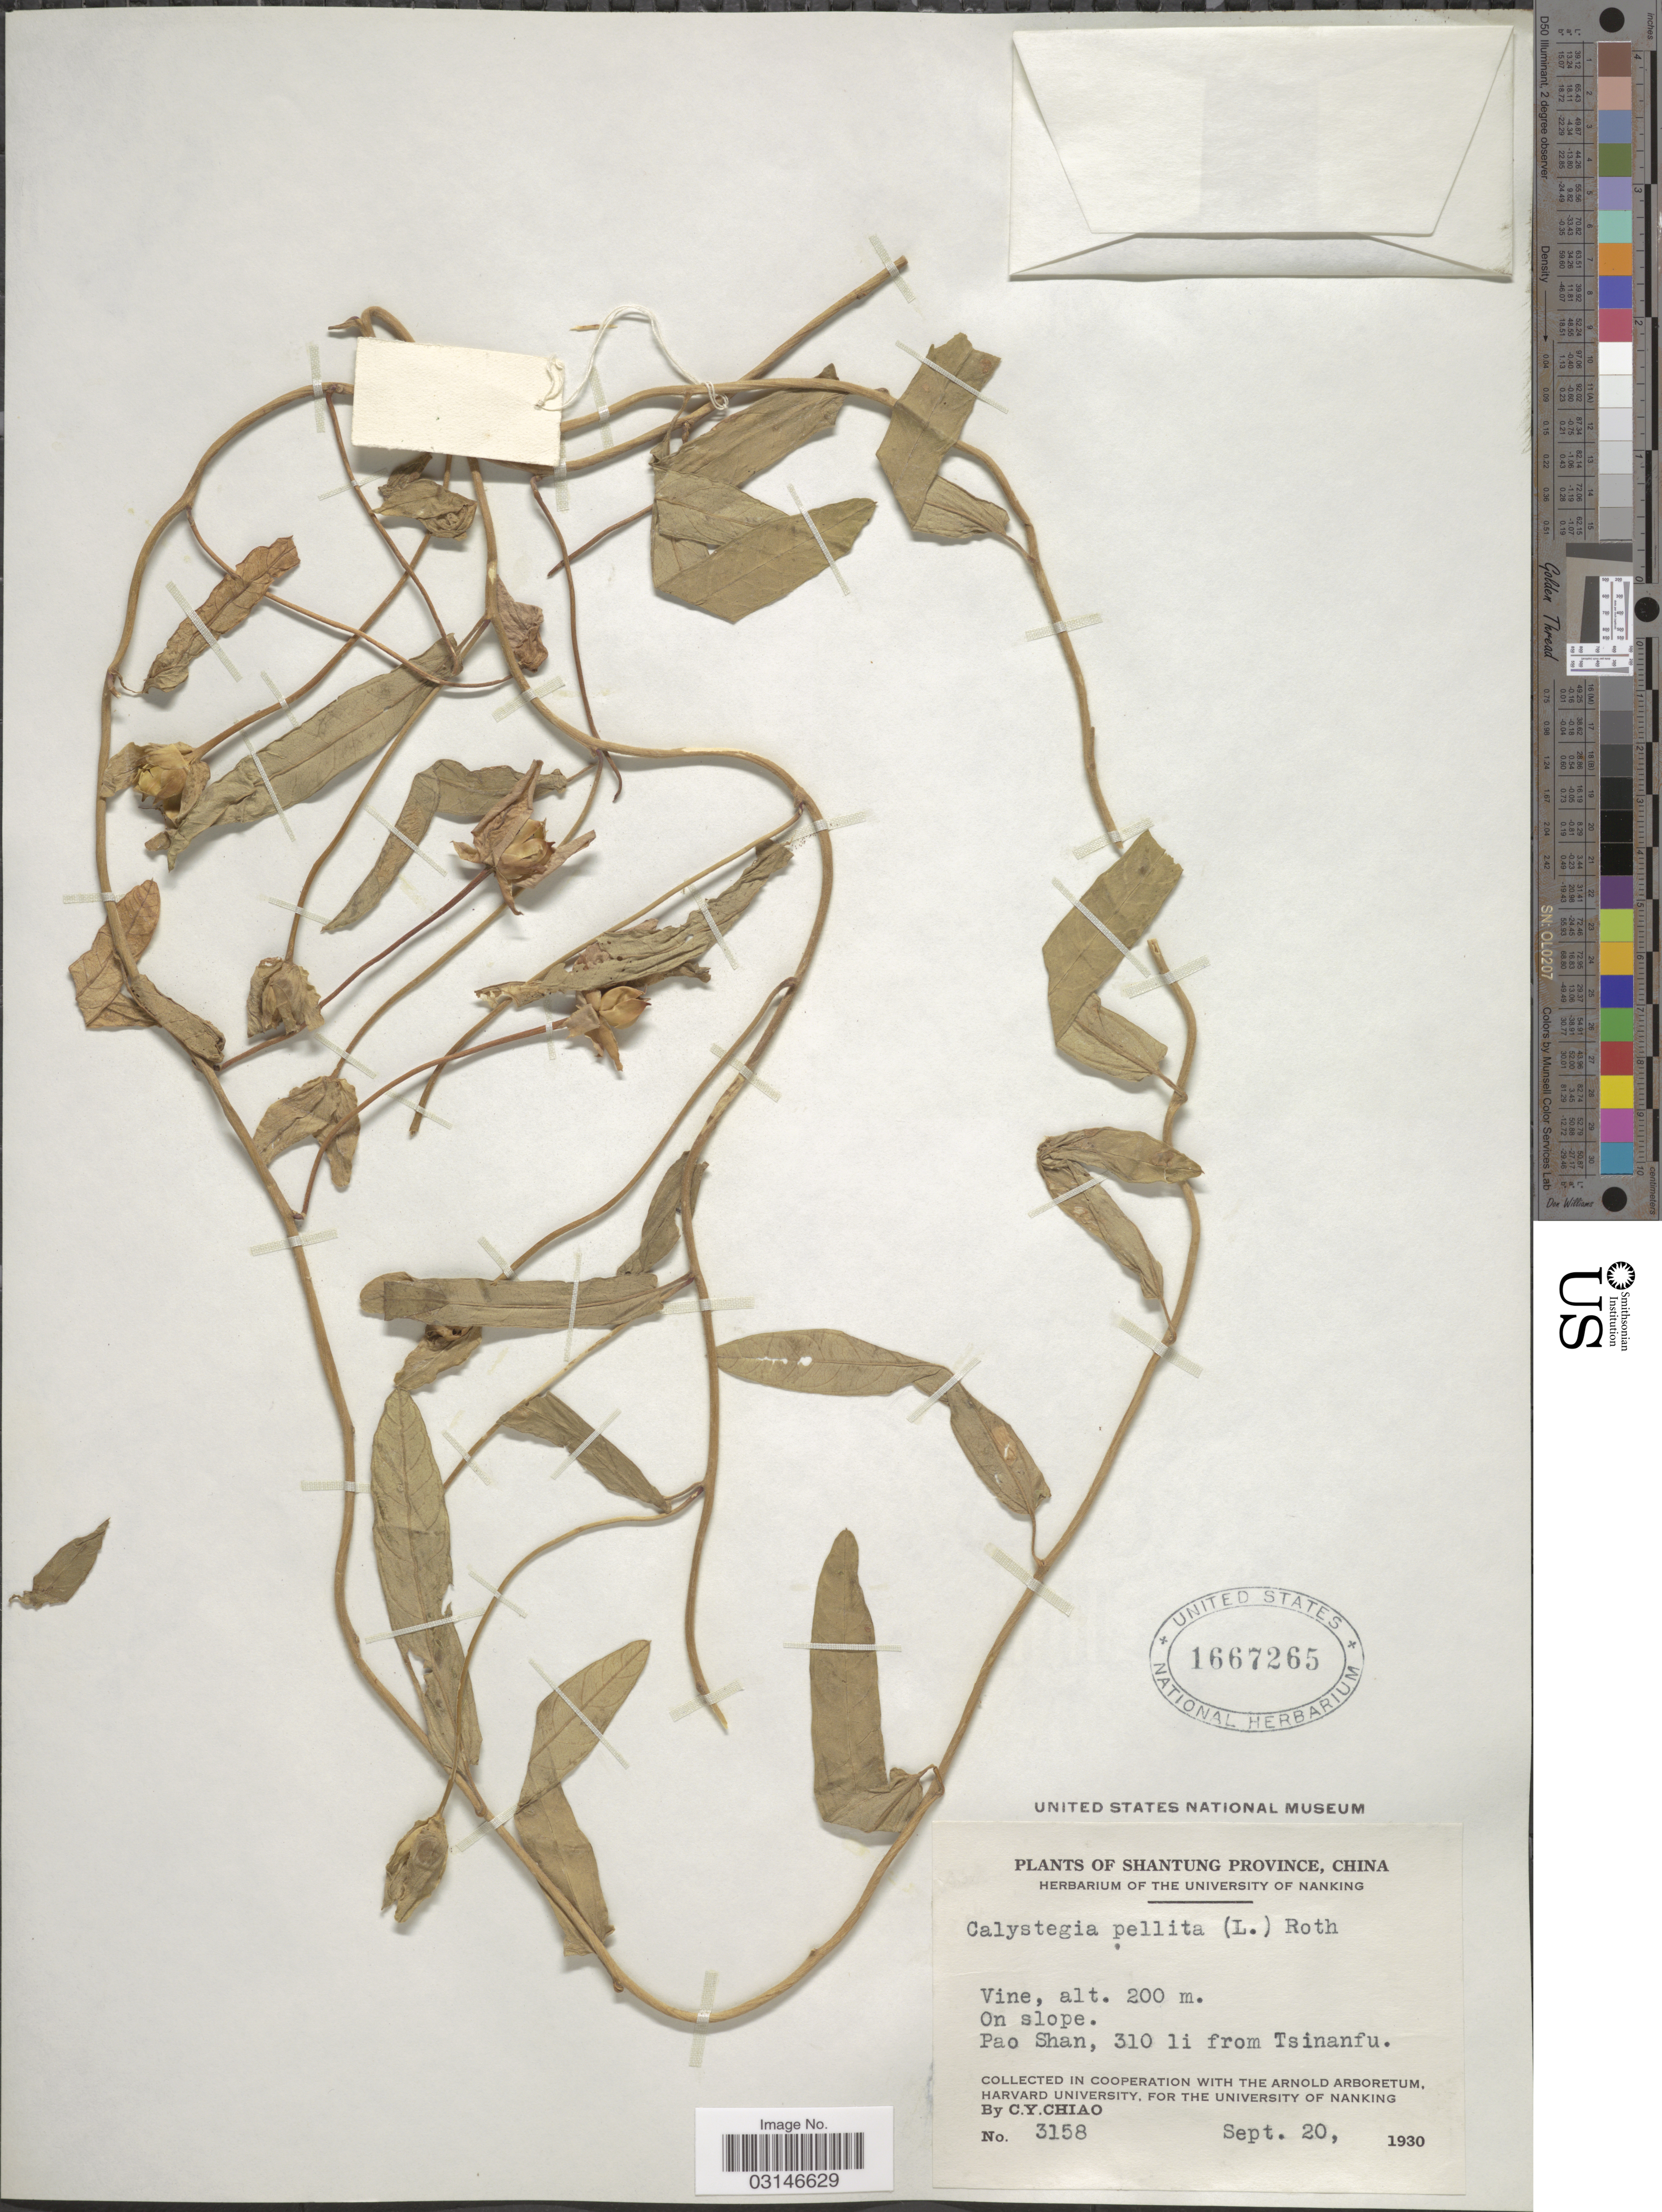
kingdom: Plantae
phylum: Tracheophyta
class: Magnoliopsida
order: Solanales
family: Convolvulaceae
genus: Calystegia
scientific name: Calystegia pellita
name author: (Ledeb.) G. Don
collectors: C. Y. Chiao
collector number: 3158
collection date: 1930-09-20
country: China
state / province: Shandong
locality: Shantung Province. Pao Shan, 310 li from Tsinanfu.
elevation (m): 200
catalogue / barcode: US 1667265